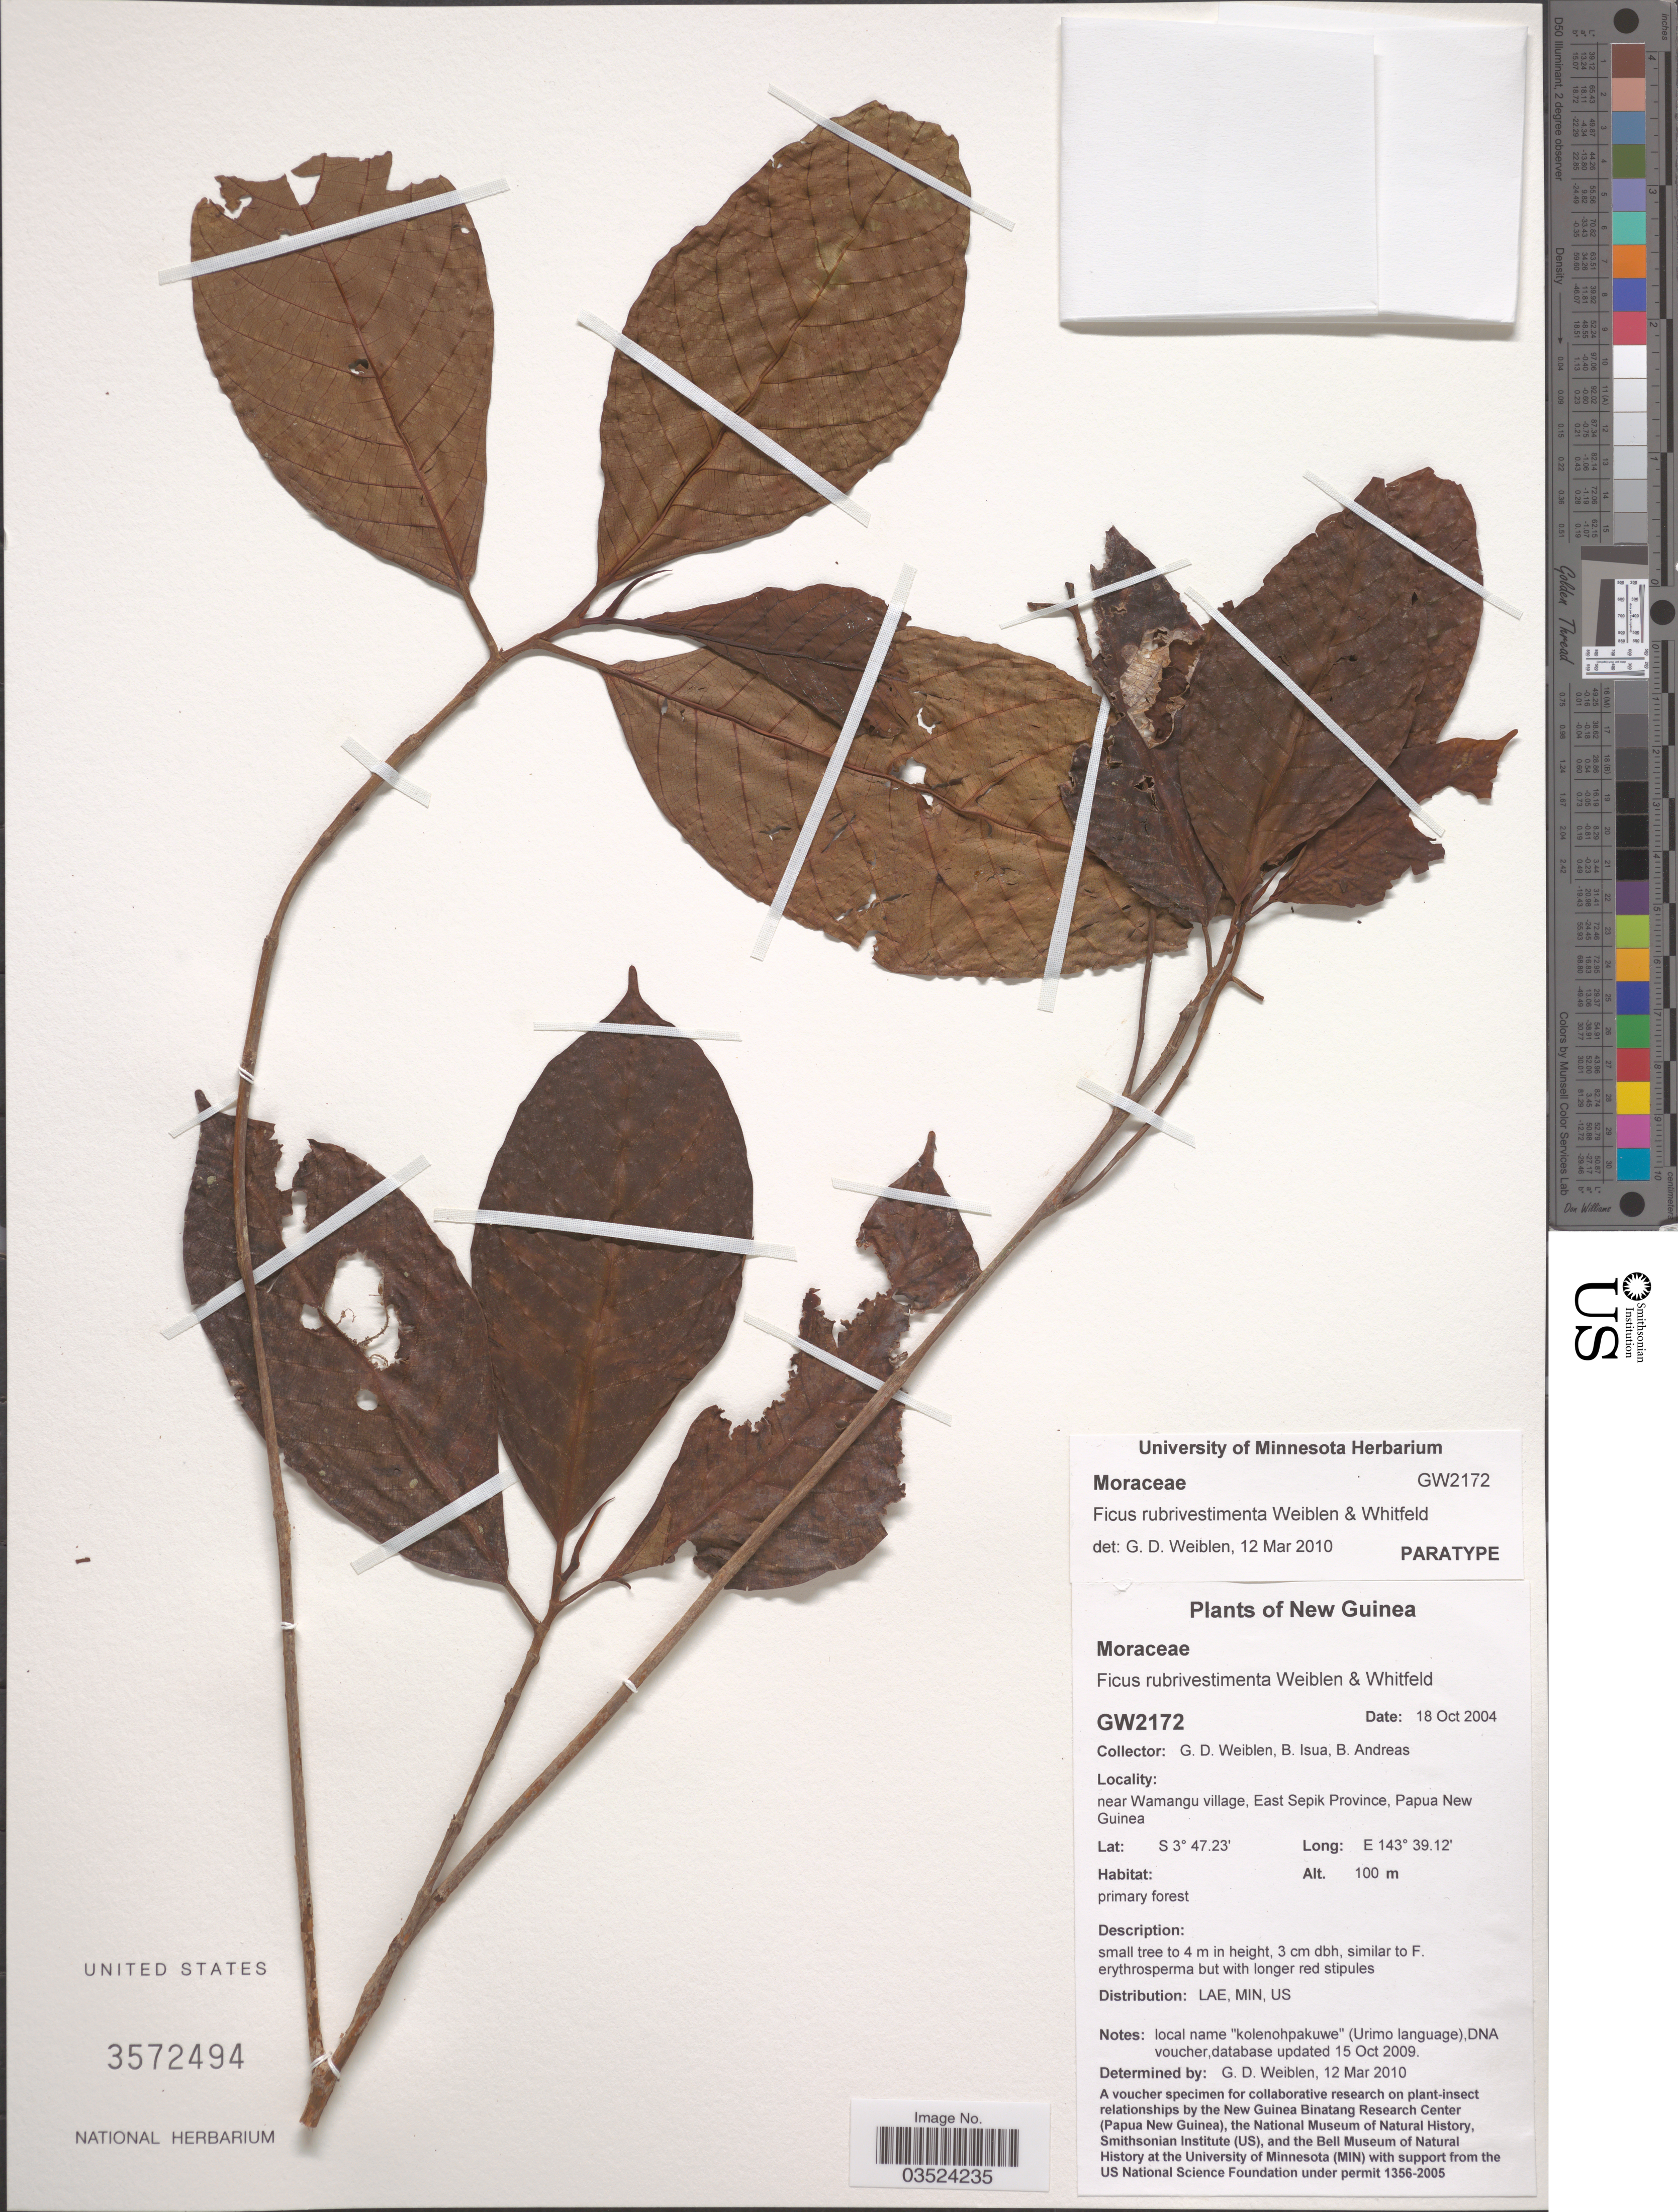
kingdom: Plantae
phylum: Tracheophyta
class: Magnoliopsida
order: Rosales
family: Moraceae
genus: Ficus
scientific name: Ficus rubrivestimenta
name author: Weiblen & Whitfeld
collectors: G. D. Weiblen, B. Isua & B. Andreas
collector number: GW2172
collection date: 2004-10-18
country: Papua New Guinea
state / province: East Sepik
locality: New Guinea. Near Wamangu village.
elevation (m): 100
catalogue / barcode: US 3572494